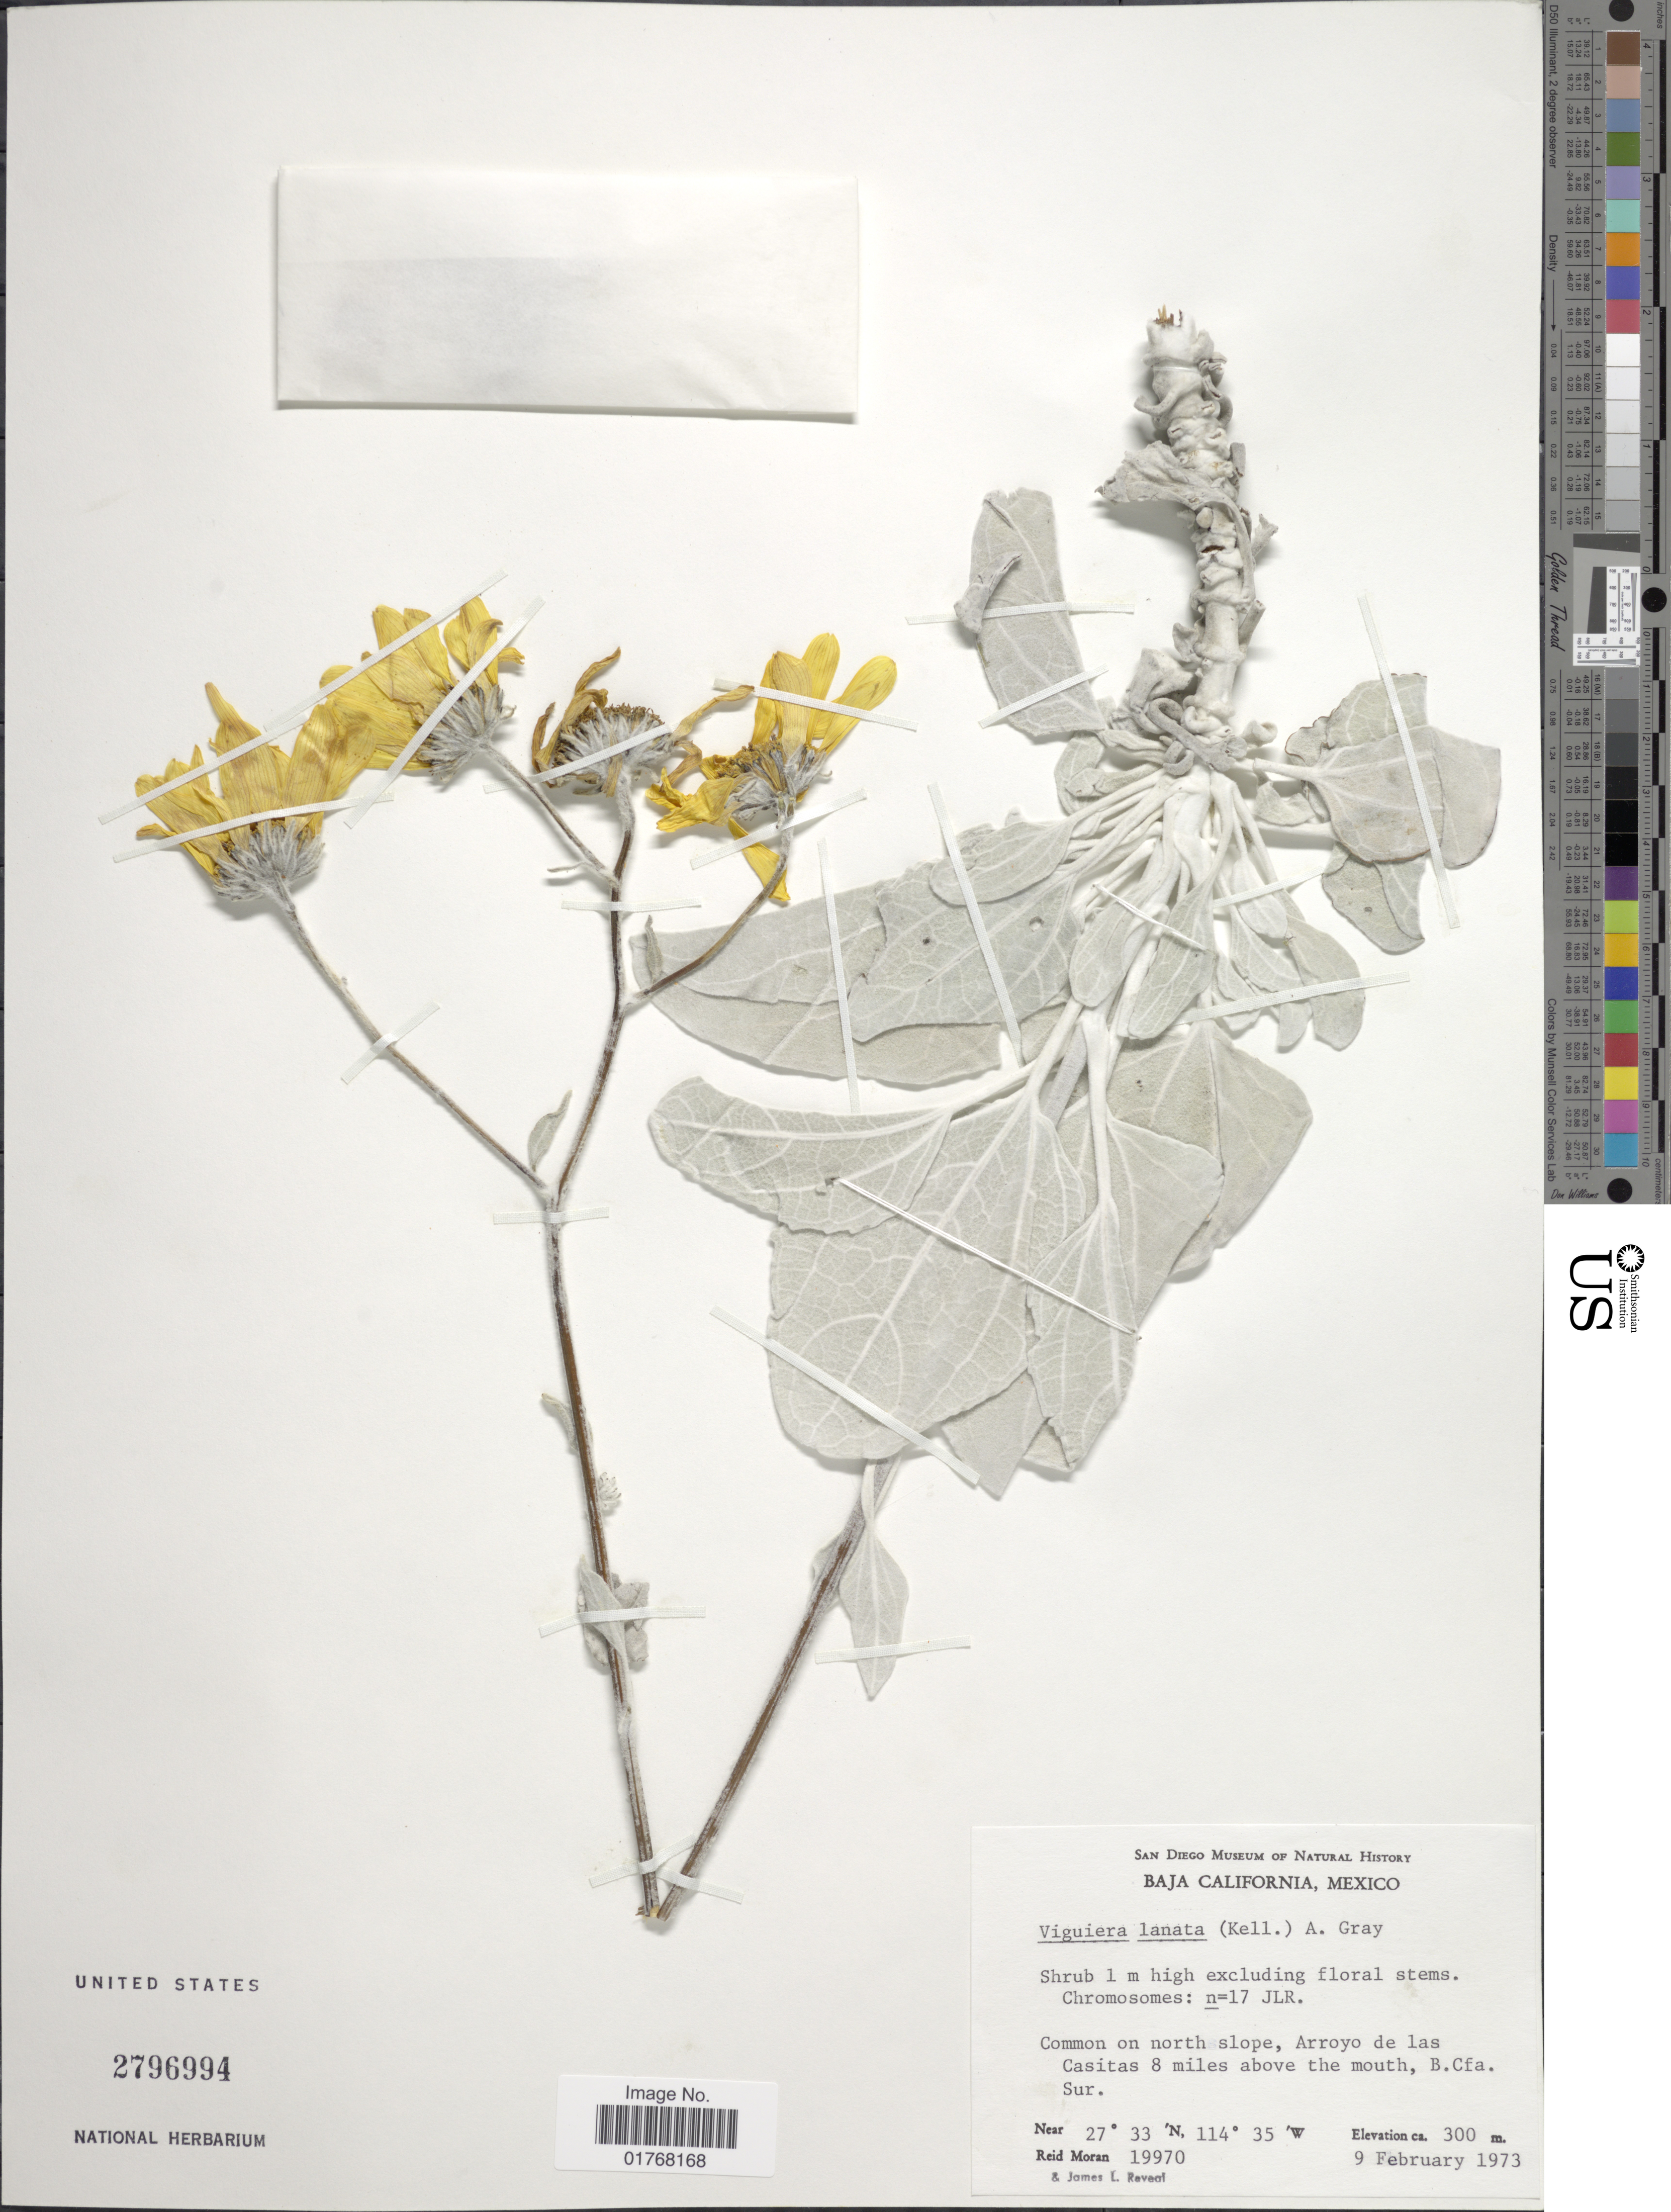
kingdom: Plantae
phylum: Tracheophyta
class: Magnoliopsida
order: Asterales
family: Asteraceae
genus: Viguiera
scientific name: Viguiera lanata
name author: (Kellogg) A. Gray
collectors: R. V. Moran & J. L. Reveal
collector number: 19970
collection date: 1973-02-09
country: Mexico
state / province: Baja California Sur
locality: Baja California, Common on north slope, Arroyo de las Casitas 8 miles above the mouth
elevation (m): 300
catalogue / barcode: US 2796994